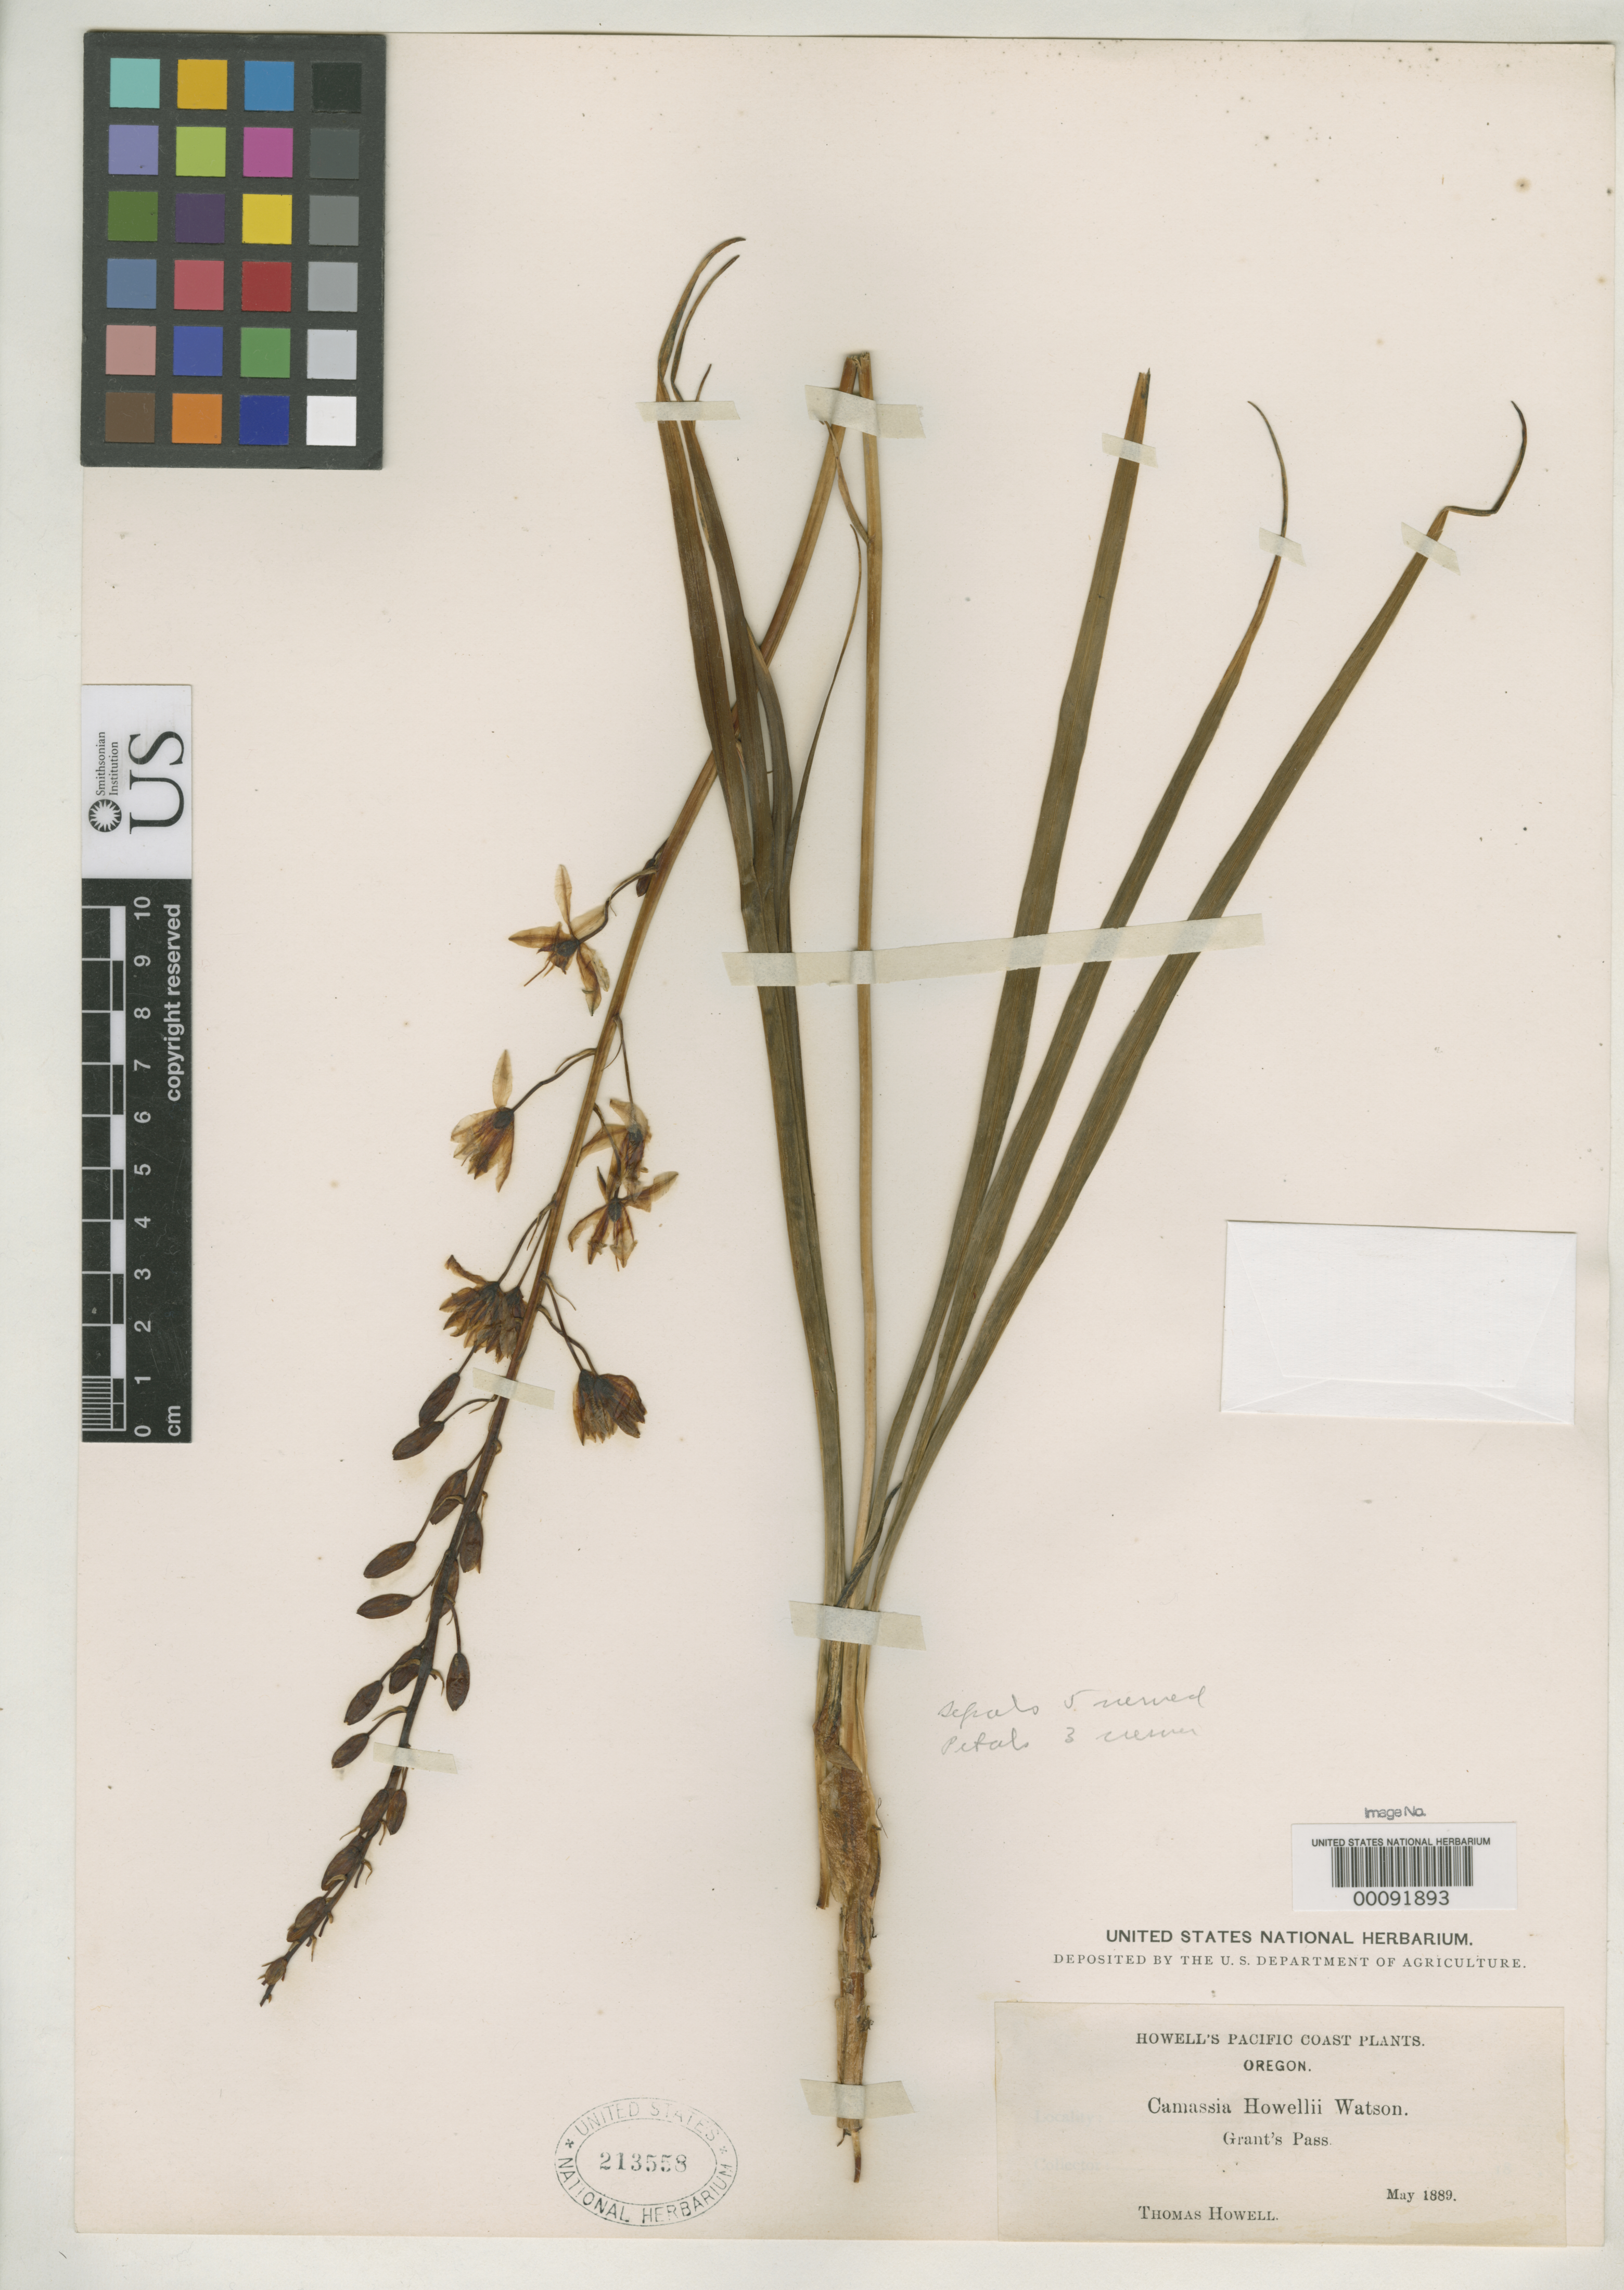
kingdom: Plantae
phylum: Tracheophyta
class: Liliopsida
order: Asparagales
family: Asparagaceae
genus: Camassia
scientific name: Camassia howellii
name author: S. Watson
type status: Type Collection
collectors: T. J. Howell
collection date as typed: May 1889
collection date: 1889-05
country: United States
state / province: Oregon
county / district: Josephine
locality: Grants Pass.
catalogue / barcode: US 213558